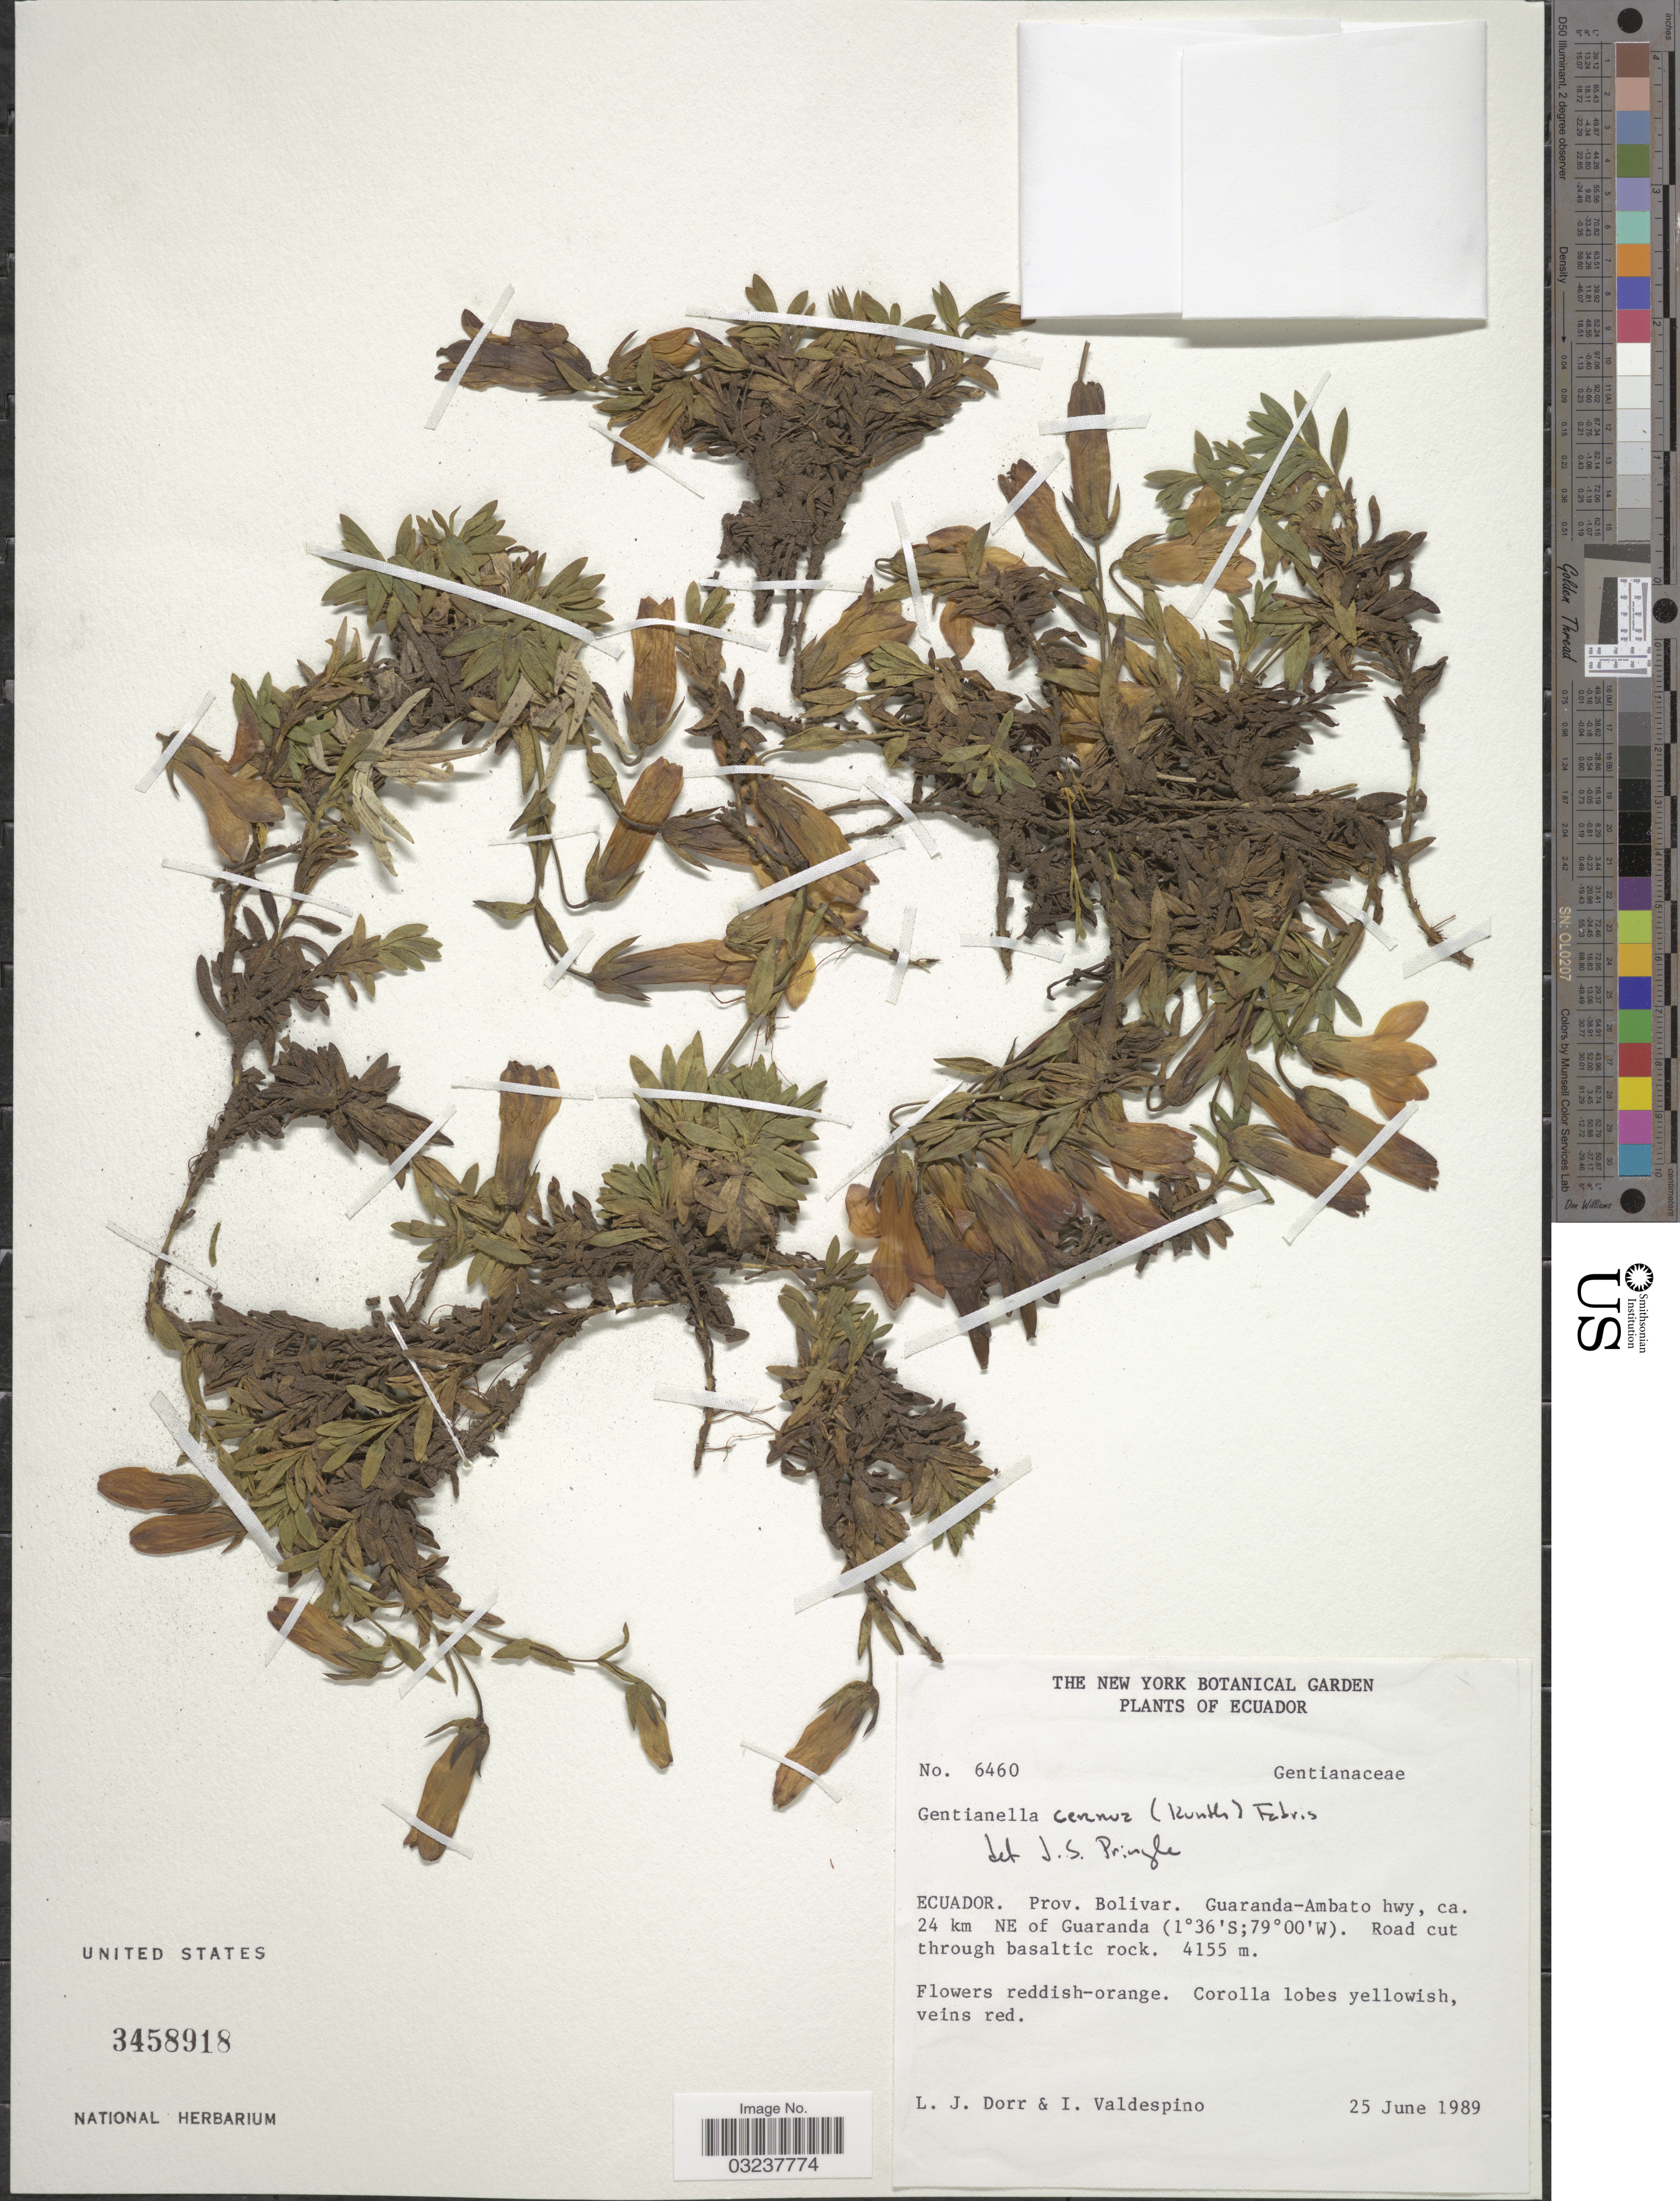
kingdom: Plantae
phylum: Tracheophyta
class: Magnoliopsida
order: Gentianales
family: Gentianaceae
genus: Gentianella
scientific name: Gentianella cernua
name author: (Kunth) Fabris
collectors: L. J. Dorr & I. Valdespino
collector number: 6460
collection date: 1989-06-25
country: Ecuador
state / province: Bolívar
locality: Guaranda-Ambato hwy, ca. 24 km NE of Guaranda.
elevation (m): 4155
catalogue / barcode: US 3458918